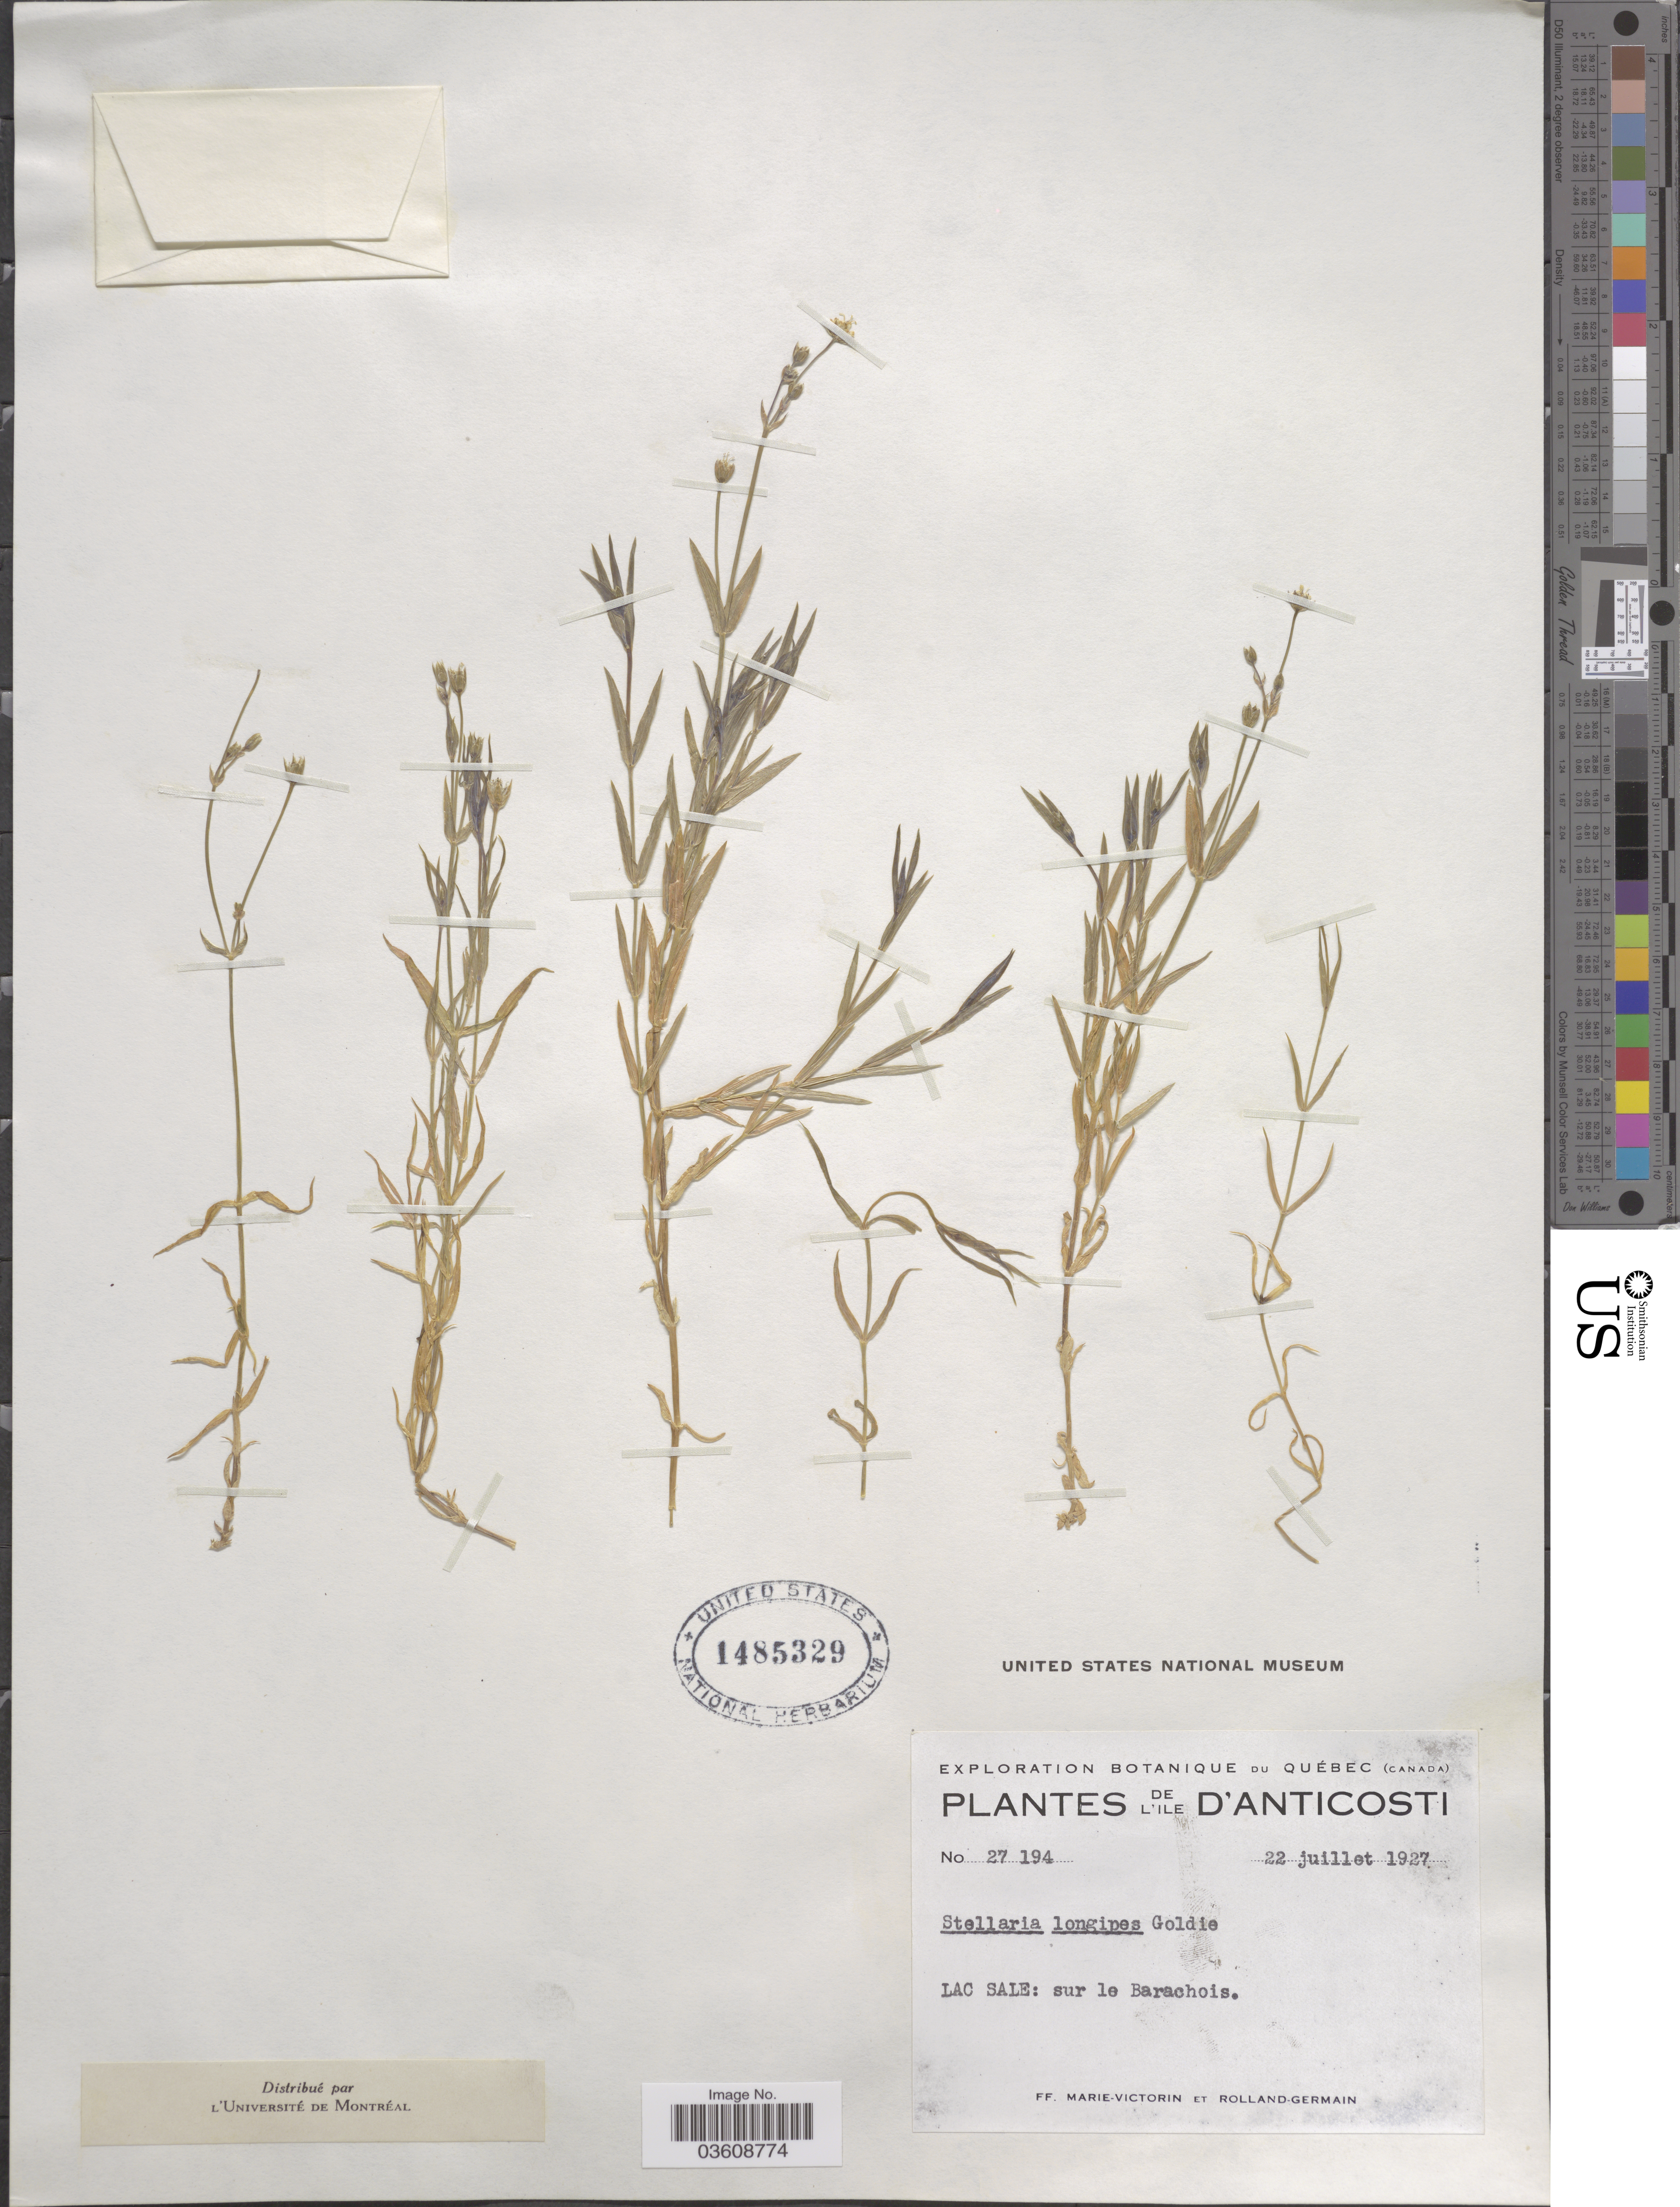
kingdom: Plantae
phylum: Tracheophyta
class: Magnoliopsida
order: Caryophyllales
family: Caryophyllaceae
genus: Stellaria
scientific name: Stellaria longipes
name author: Goldie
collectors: F. Marie-Victorin & Rolland-Germain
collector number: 27194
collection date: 1927-07-22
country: Canada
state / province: Quebec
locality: Ile d'Anticosti. Lac Sale: sur le Barachois.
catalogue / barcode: US 1485329